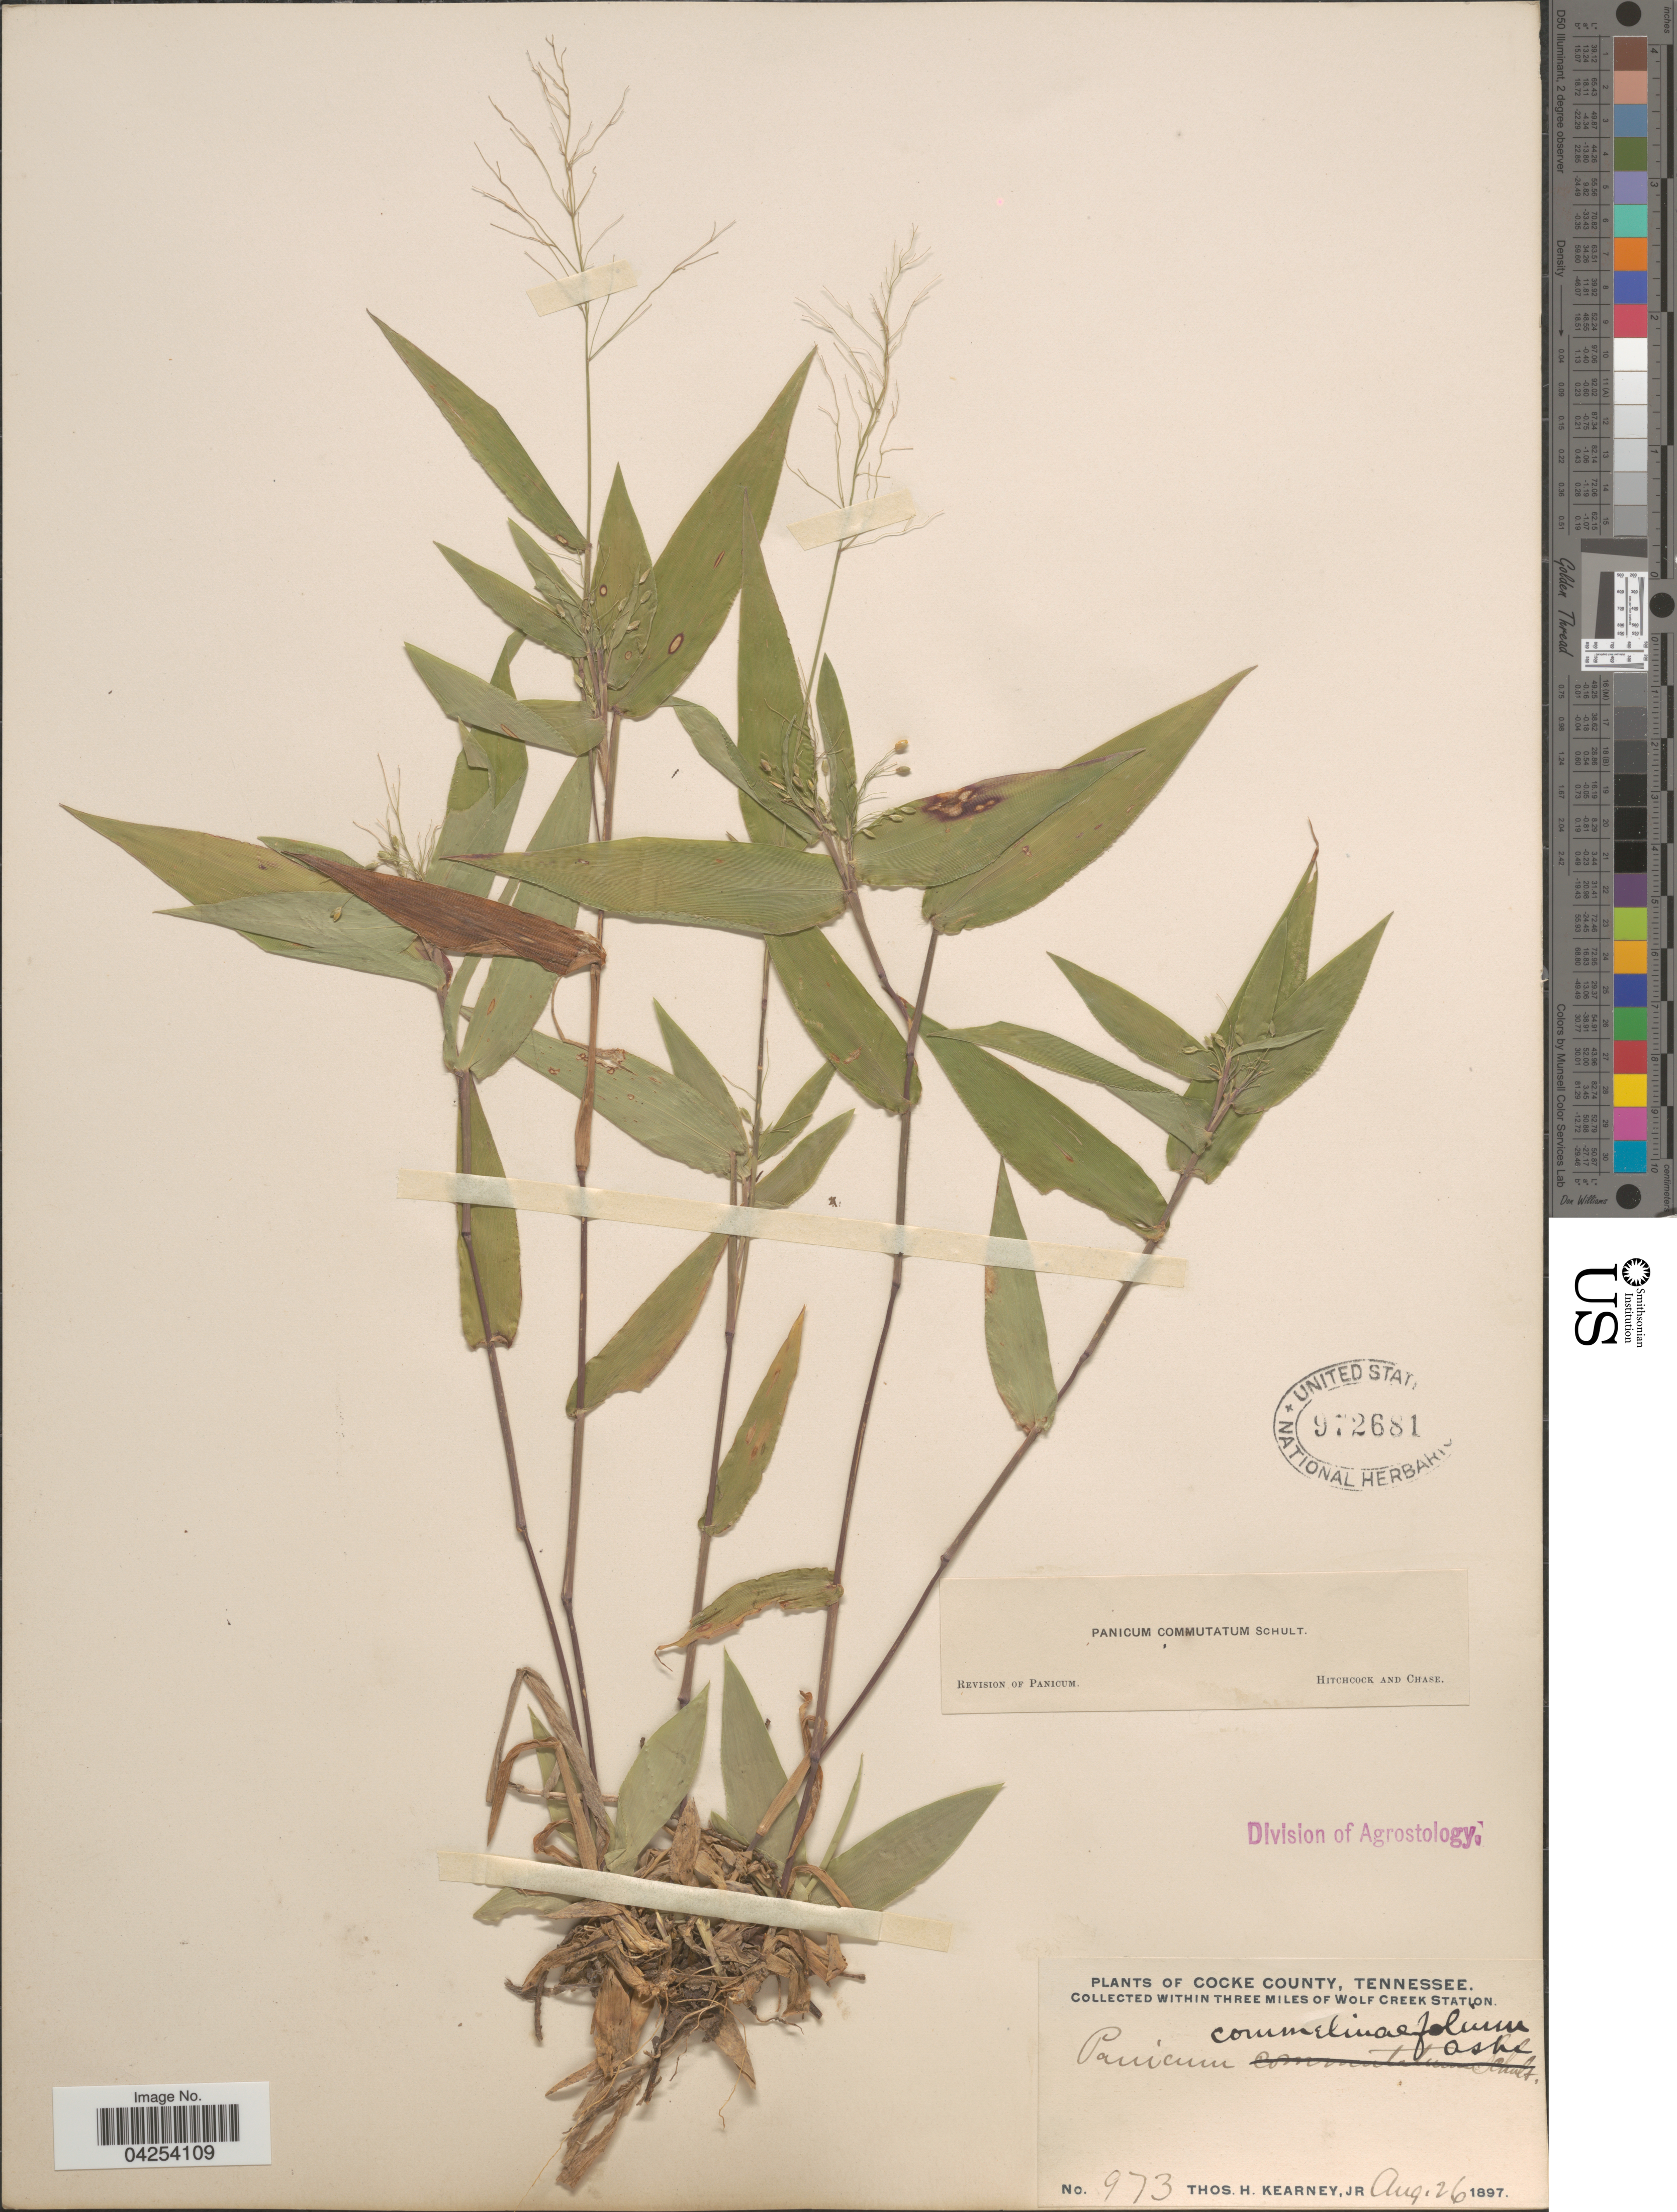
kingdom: Plantae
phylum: Tracheophyta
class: Liliopsida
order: Poales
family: Poaceae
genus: Dichanthelium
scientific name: Dichanthelium commutatum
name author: (Schult.) Gould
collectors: T. H. Kearney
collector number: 973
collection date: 1897-08-26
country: United States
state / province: Tennessee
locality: Cocke County. Within three miles of Wolf Creek Station.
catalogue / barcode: US 972681